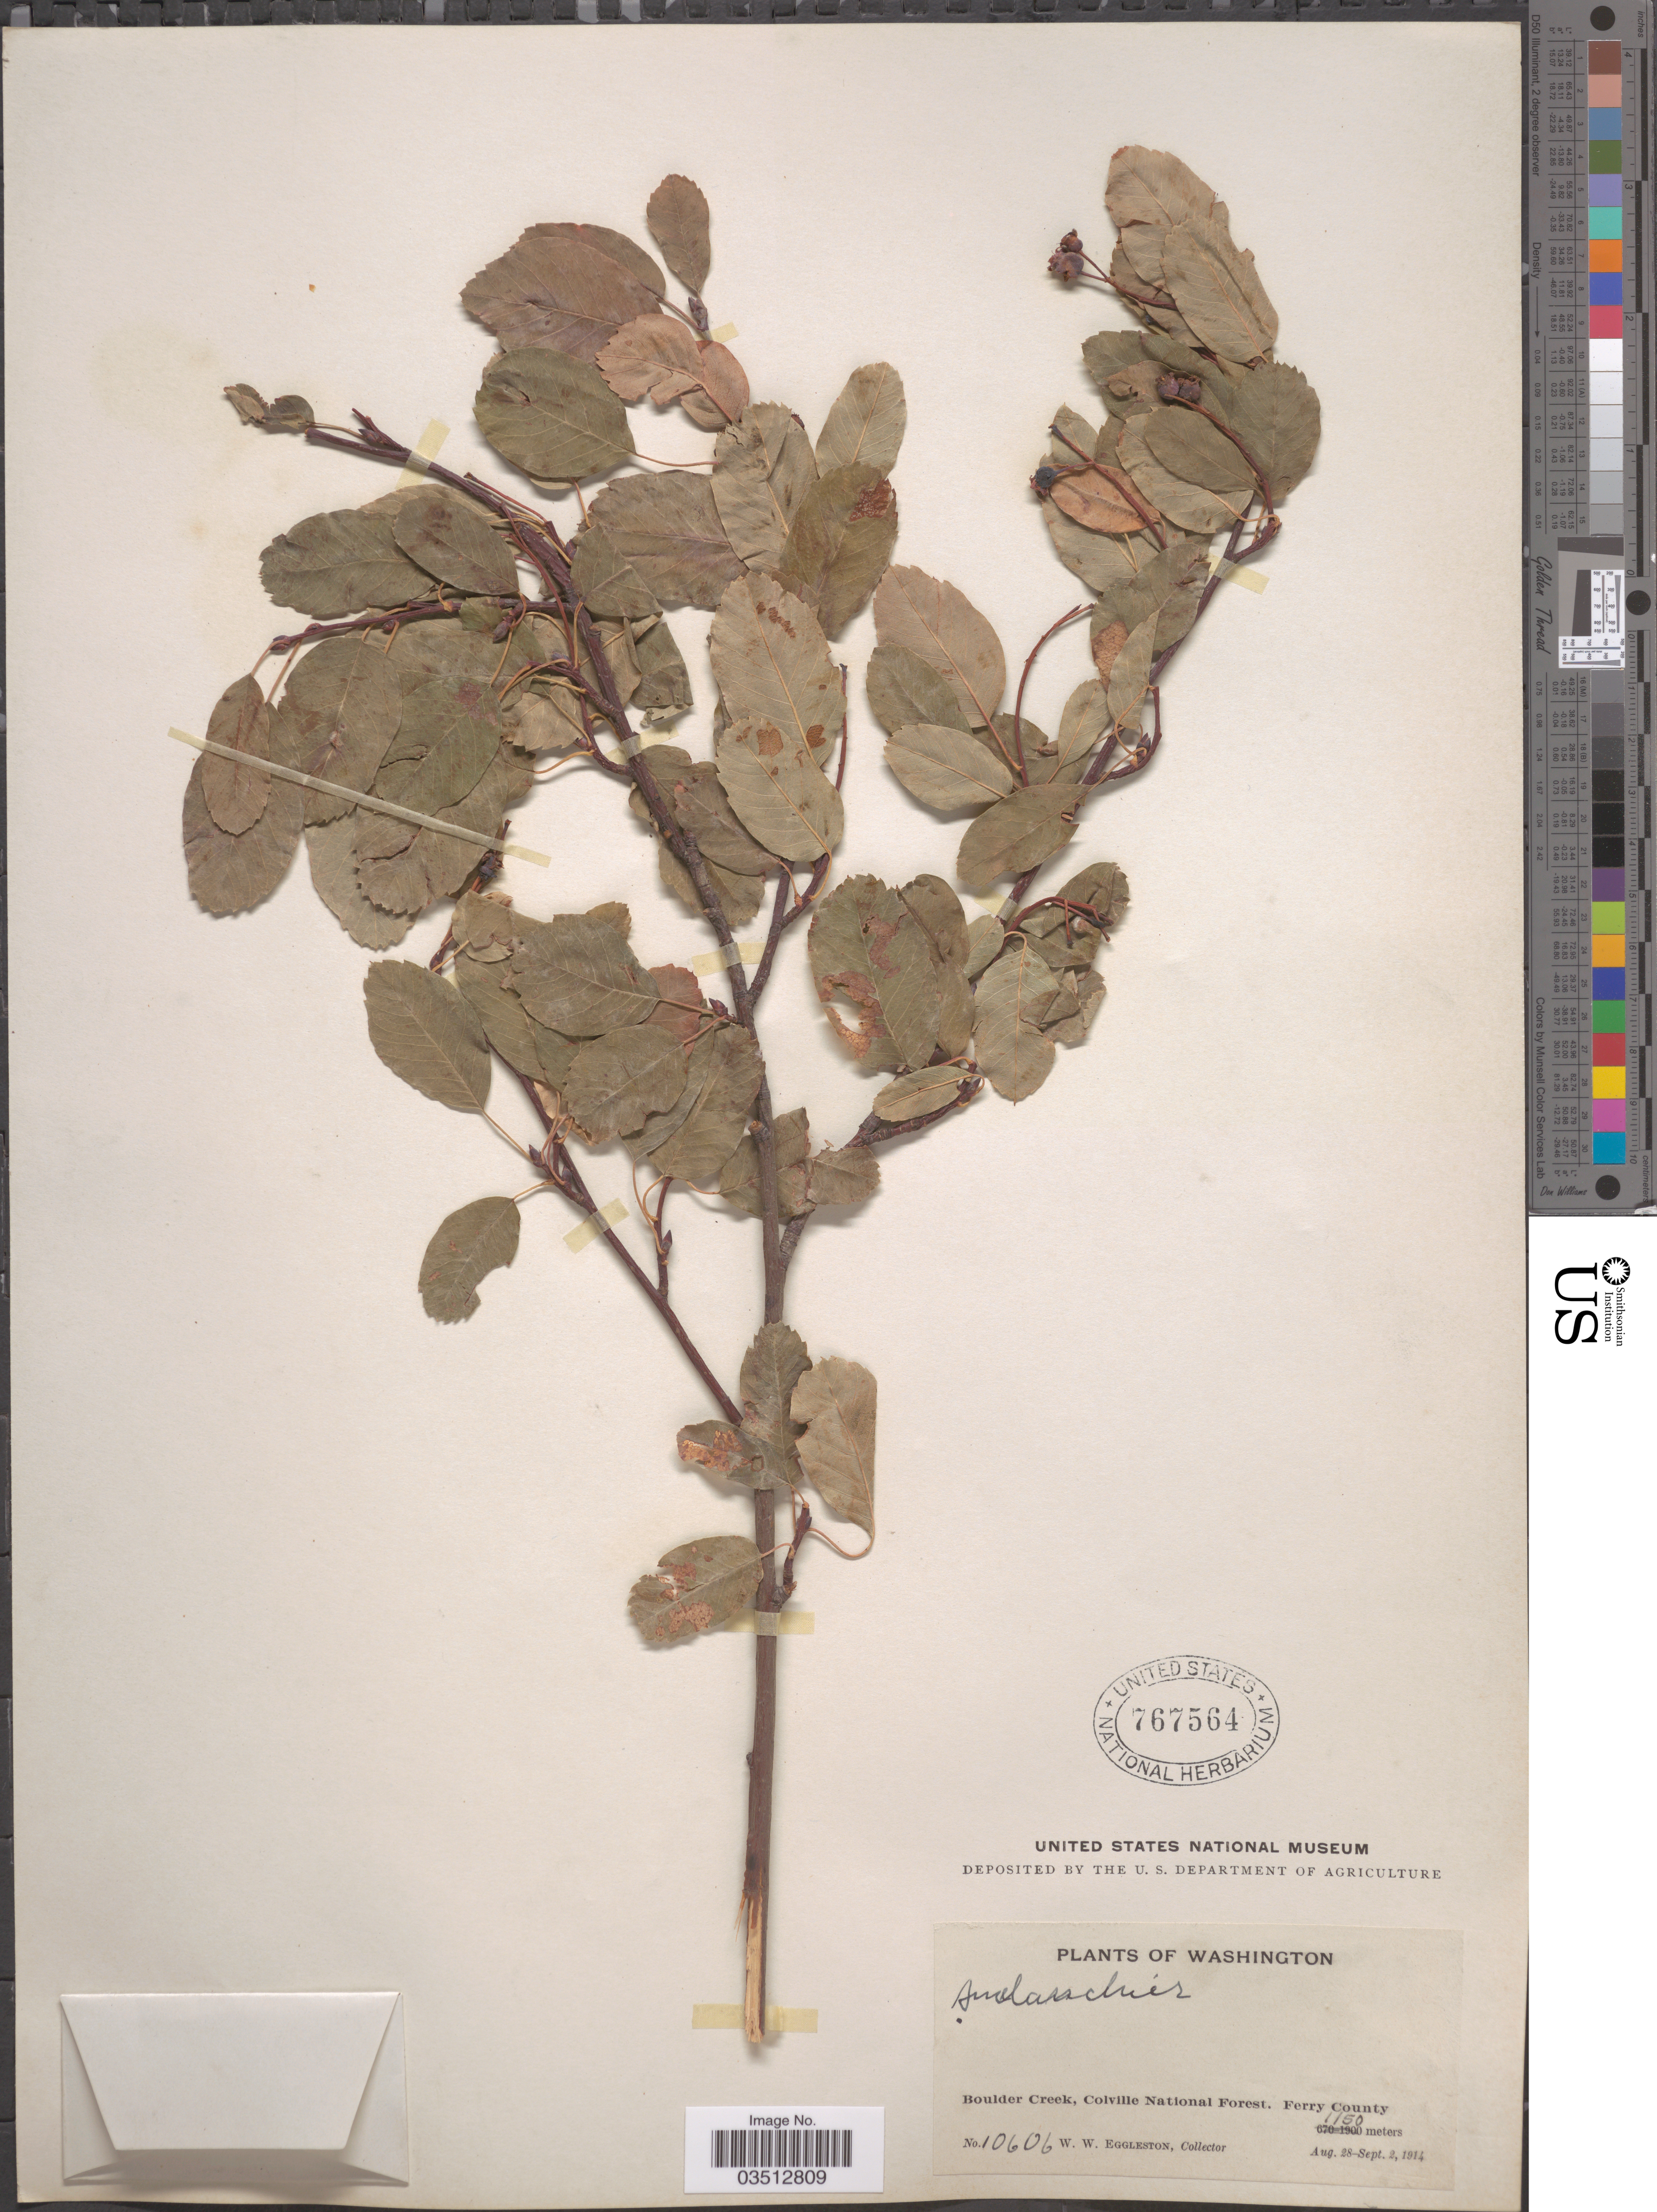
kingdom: Plantae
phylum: Tracheophyta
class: Magnoliopsida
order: Rosales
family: Rosaceae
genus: Amelanchier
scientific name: Amelanchier sp.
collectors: W. W. Eggleston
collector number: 10606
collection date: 1914-08-28/1914-09-02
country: United States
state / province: Washington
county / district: Ferry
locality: Boulder Creek, Colville National Forest, Ferry County.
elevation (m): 1150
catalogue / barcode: US 767564